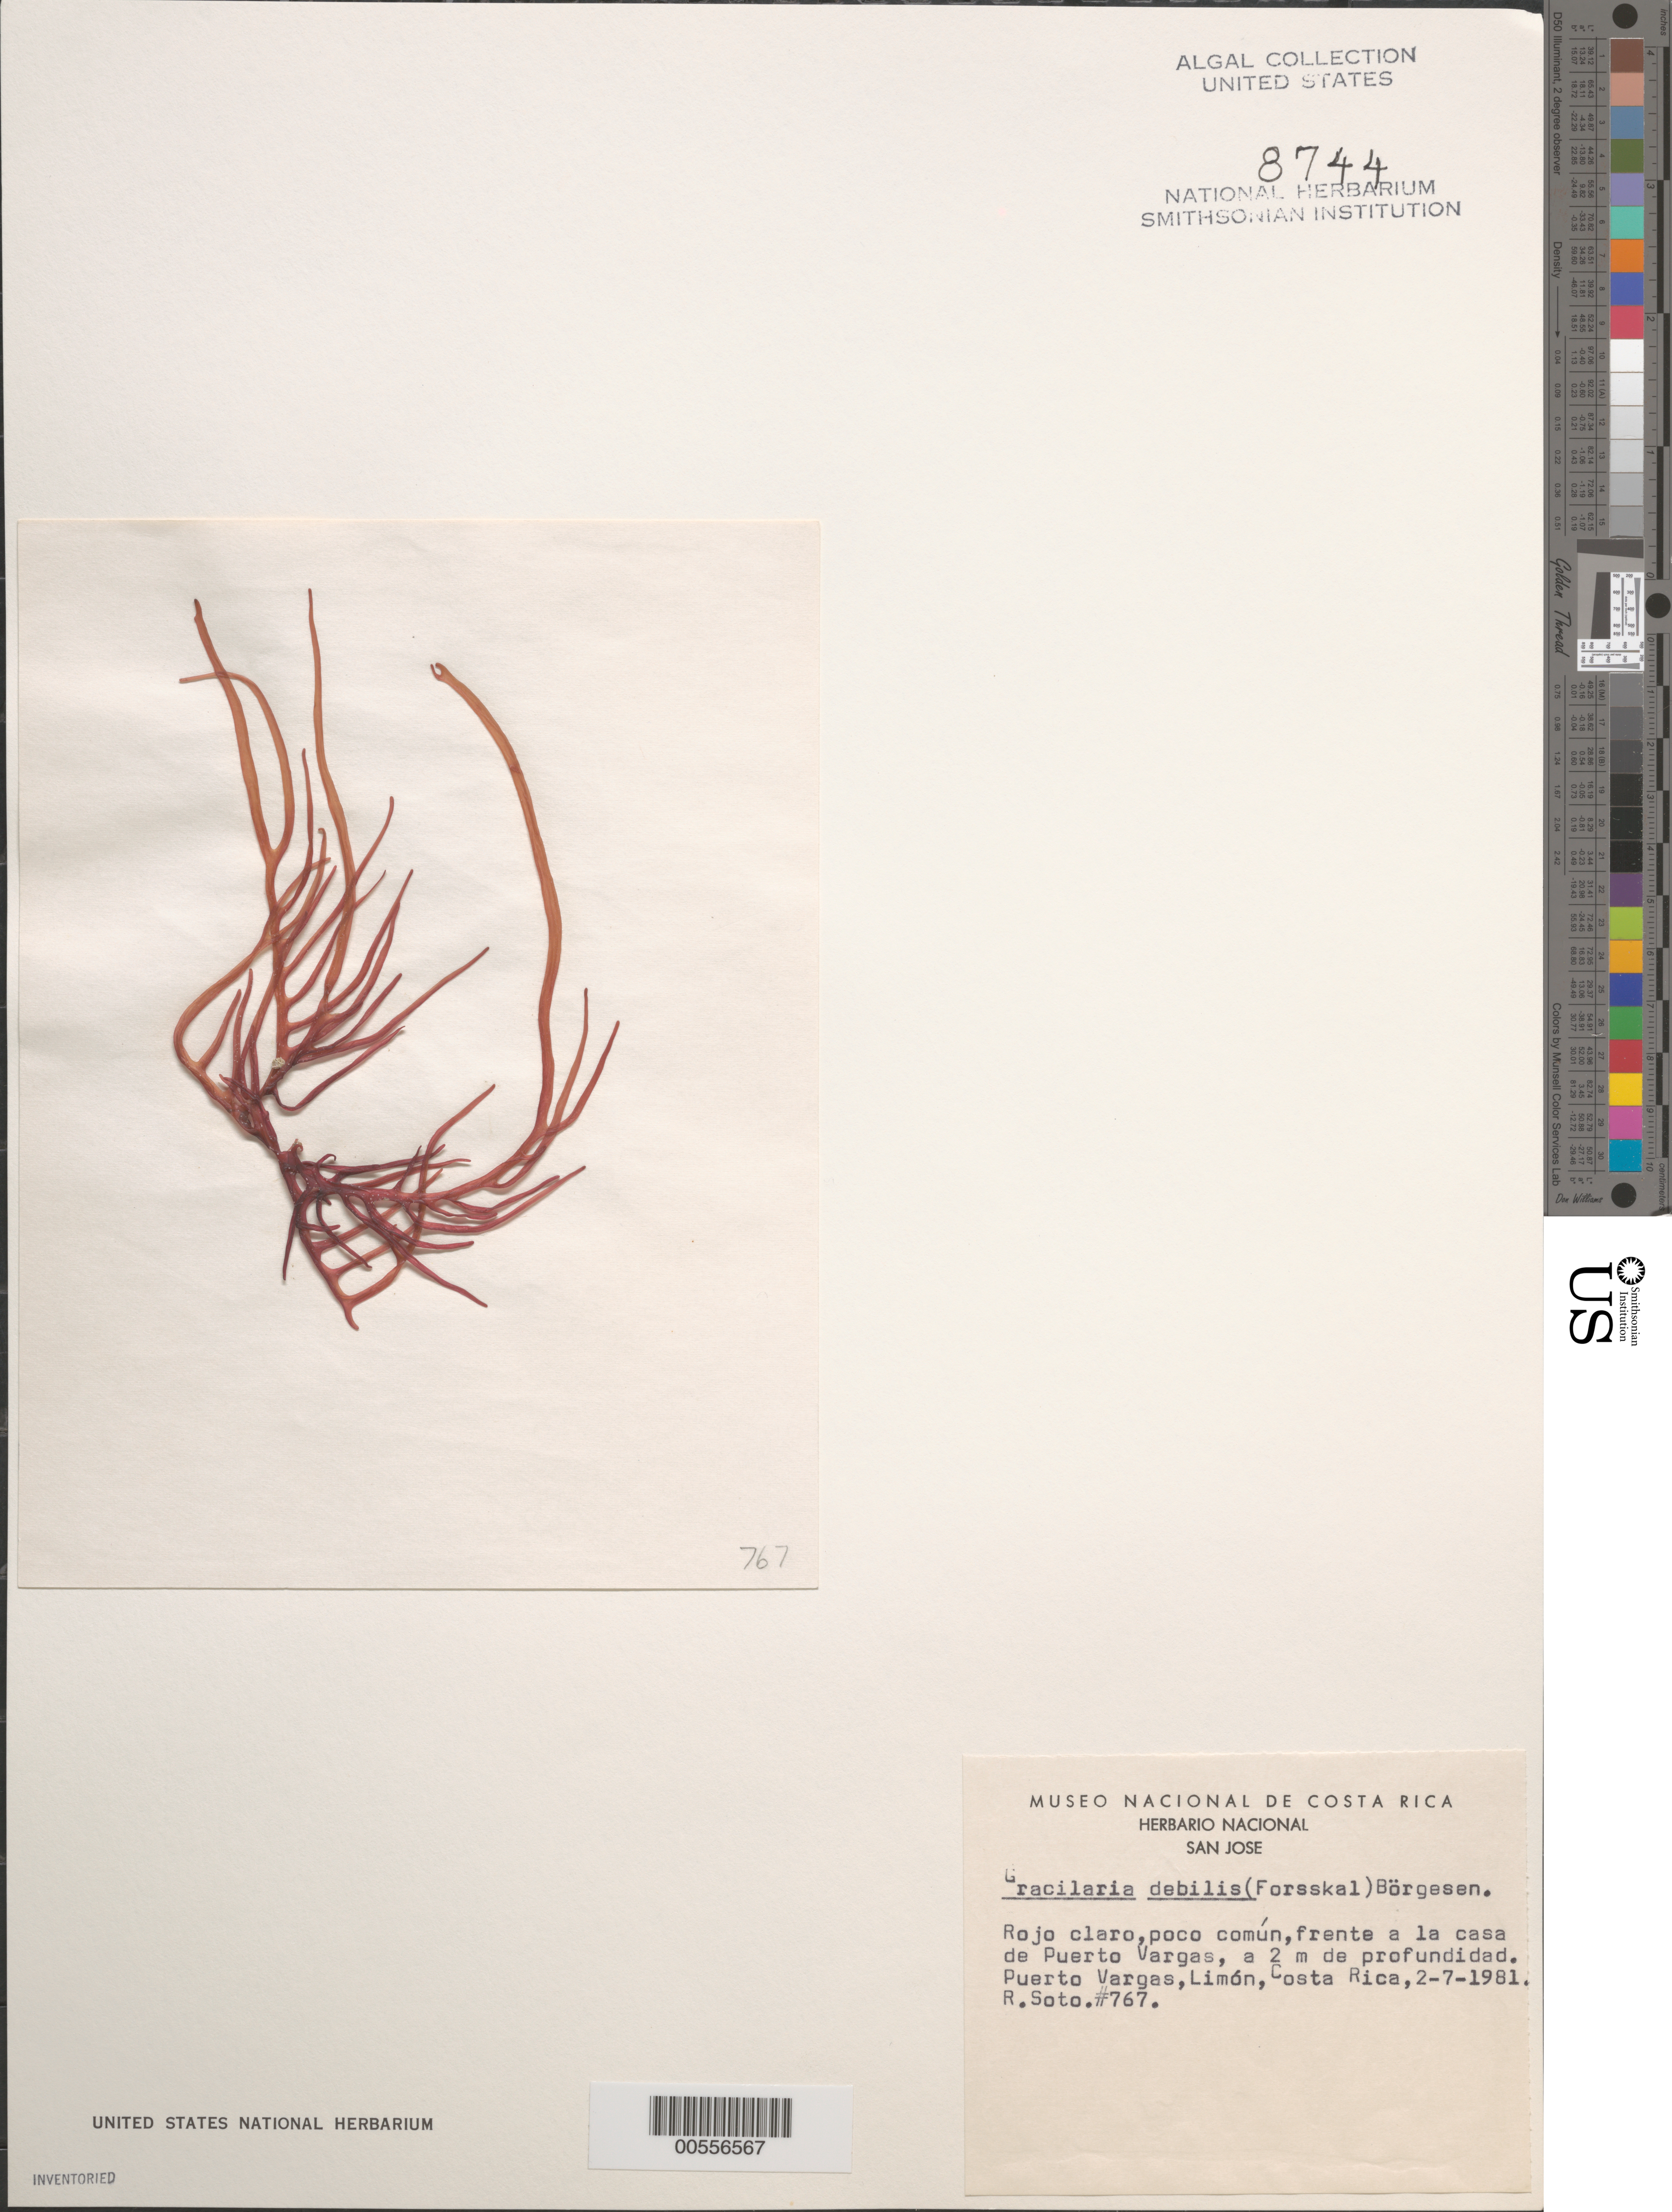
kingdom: Plantae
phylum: Rhodophyta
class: Florideophyceae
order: Gracilariales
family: Gracilariaceae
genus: Gracilaria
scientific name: Gracilaria debilis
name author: (Forssk.) Børgesen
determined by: Soto, R.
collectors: R. Soto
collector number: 767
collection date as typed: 02 Jul 1981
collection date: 1981-07-02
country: Costa Rica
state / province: Limón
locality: Puerto vargas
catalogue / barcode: US 8744